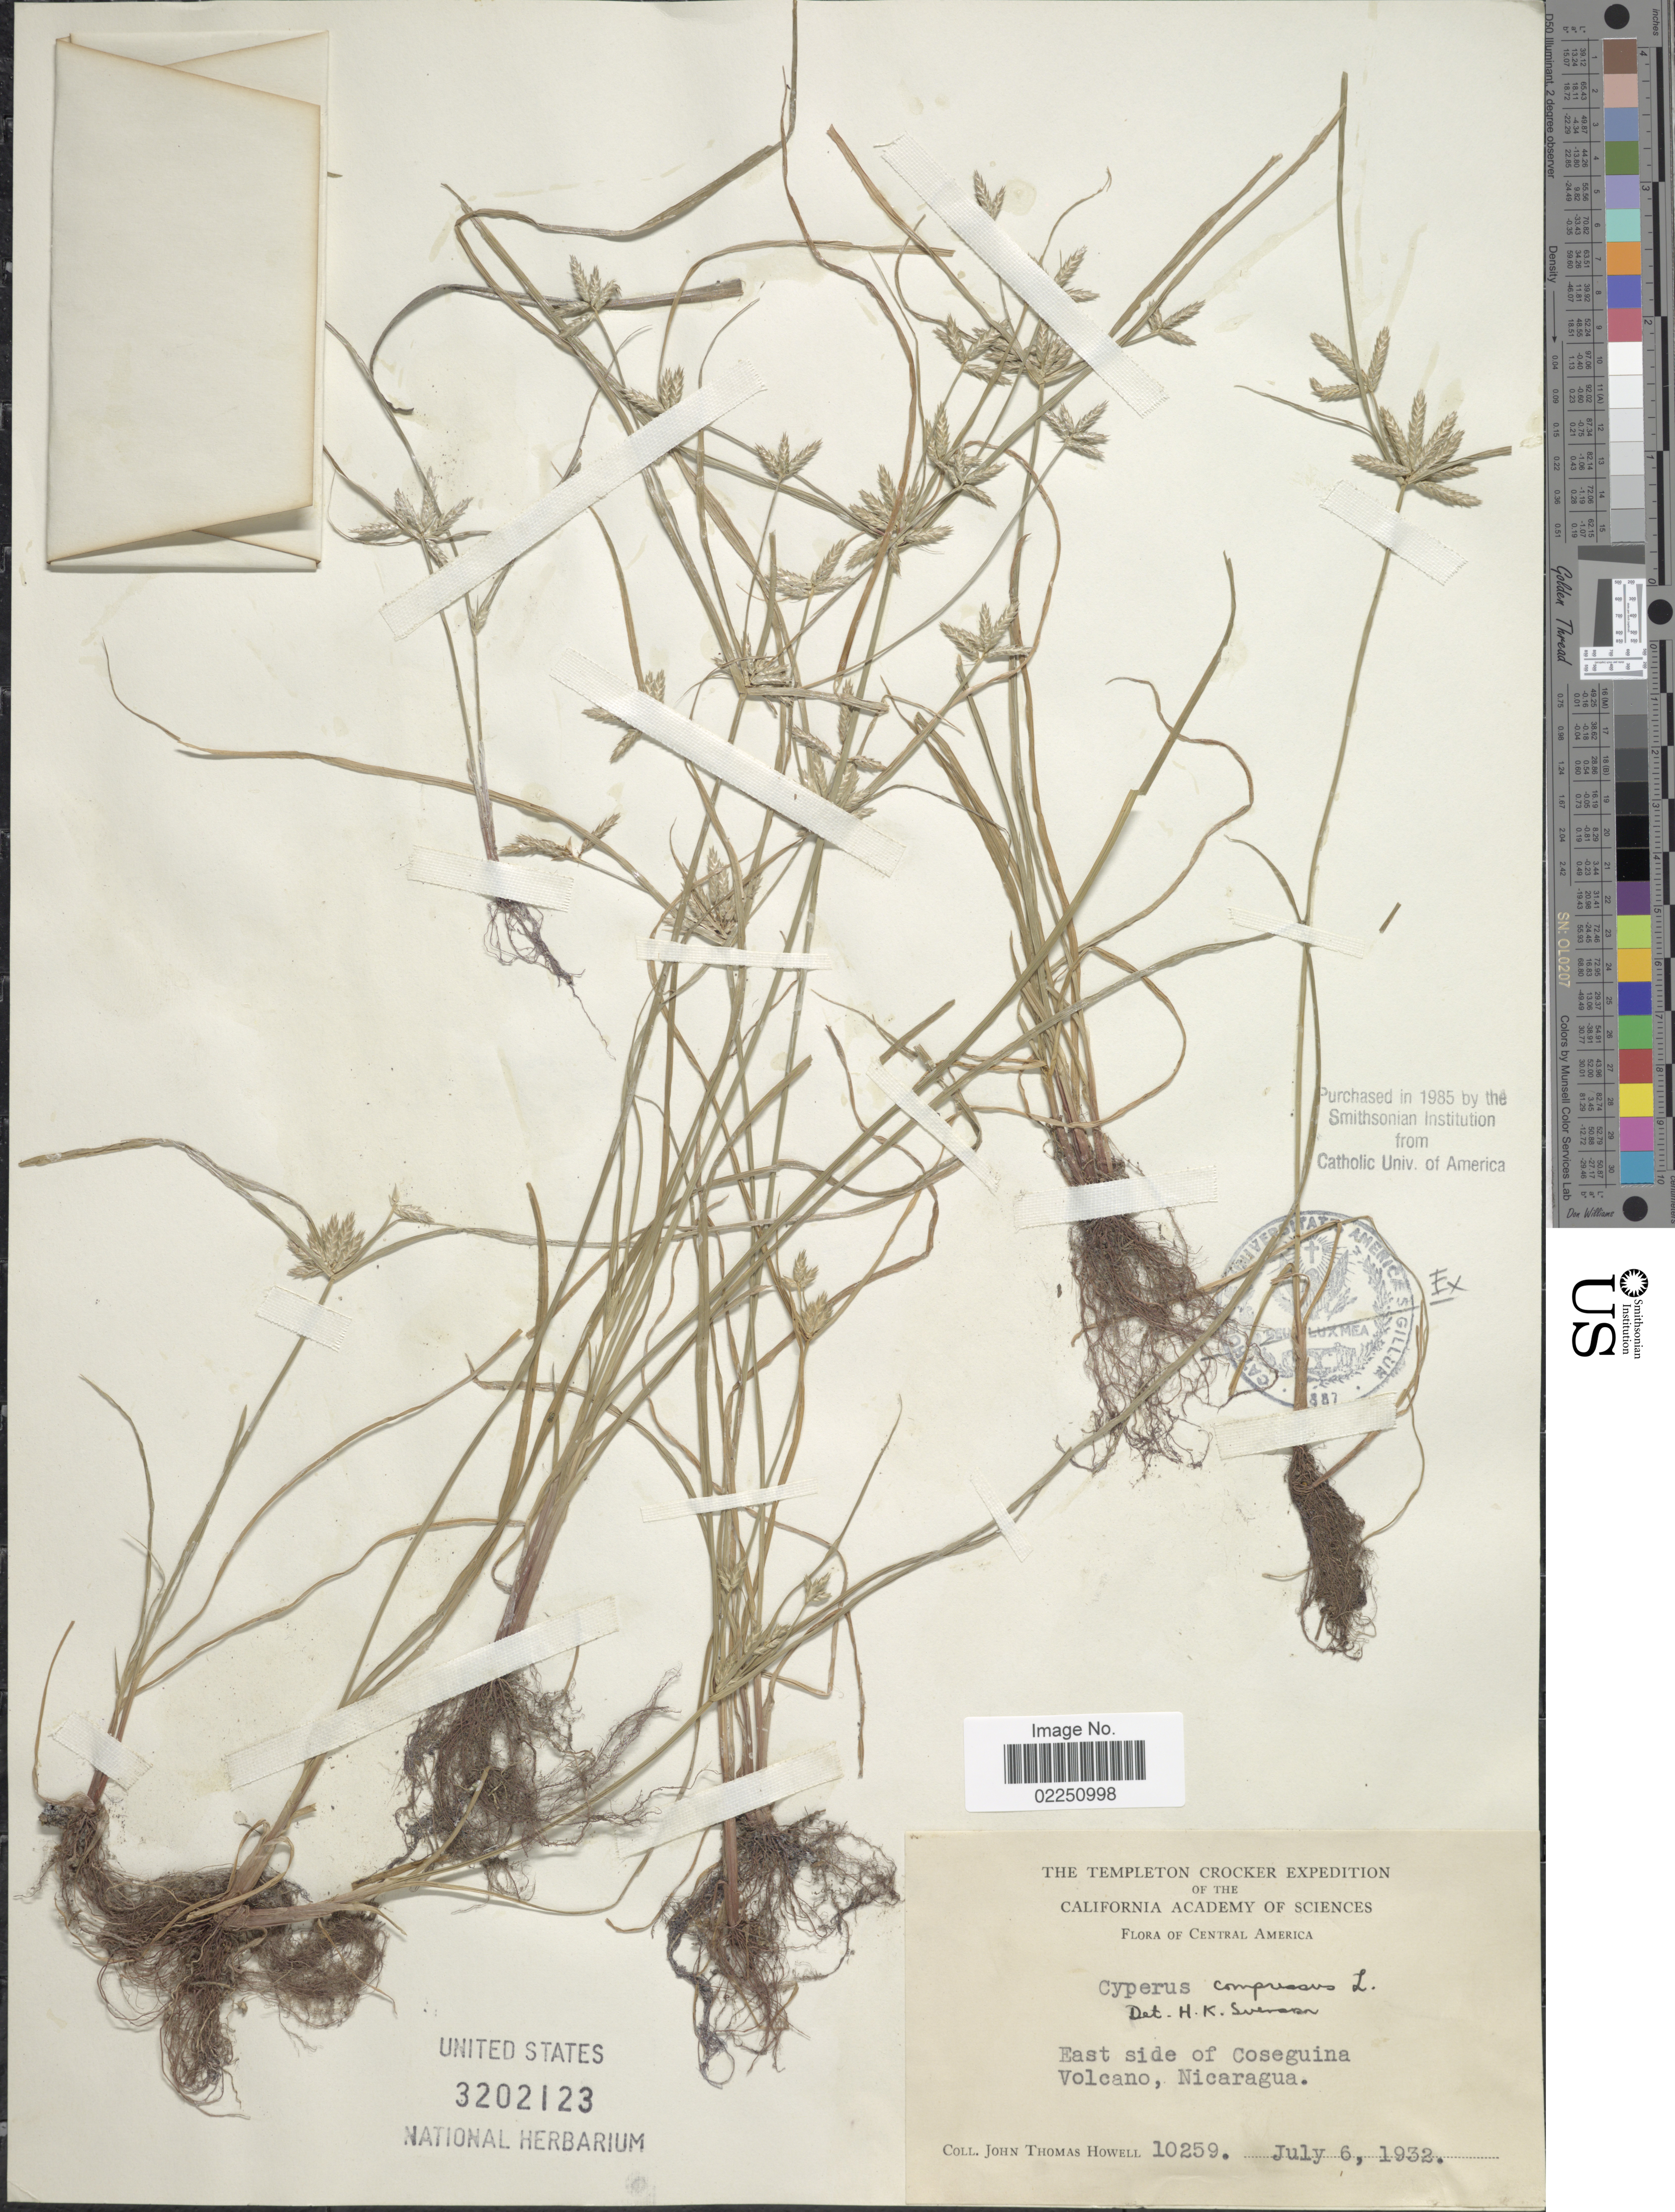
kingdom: Plantae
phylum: Tracheophyta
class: Liliopsida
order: Poales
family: Cyperaceae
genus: Cyperus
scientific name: Cyperus compressus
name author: L.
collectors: J. T. Howell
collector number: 10259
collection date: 1932-07-06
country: Nicaragua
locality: Central America. East side of Coseguina Volcano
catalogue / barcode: US 3202123